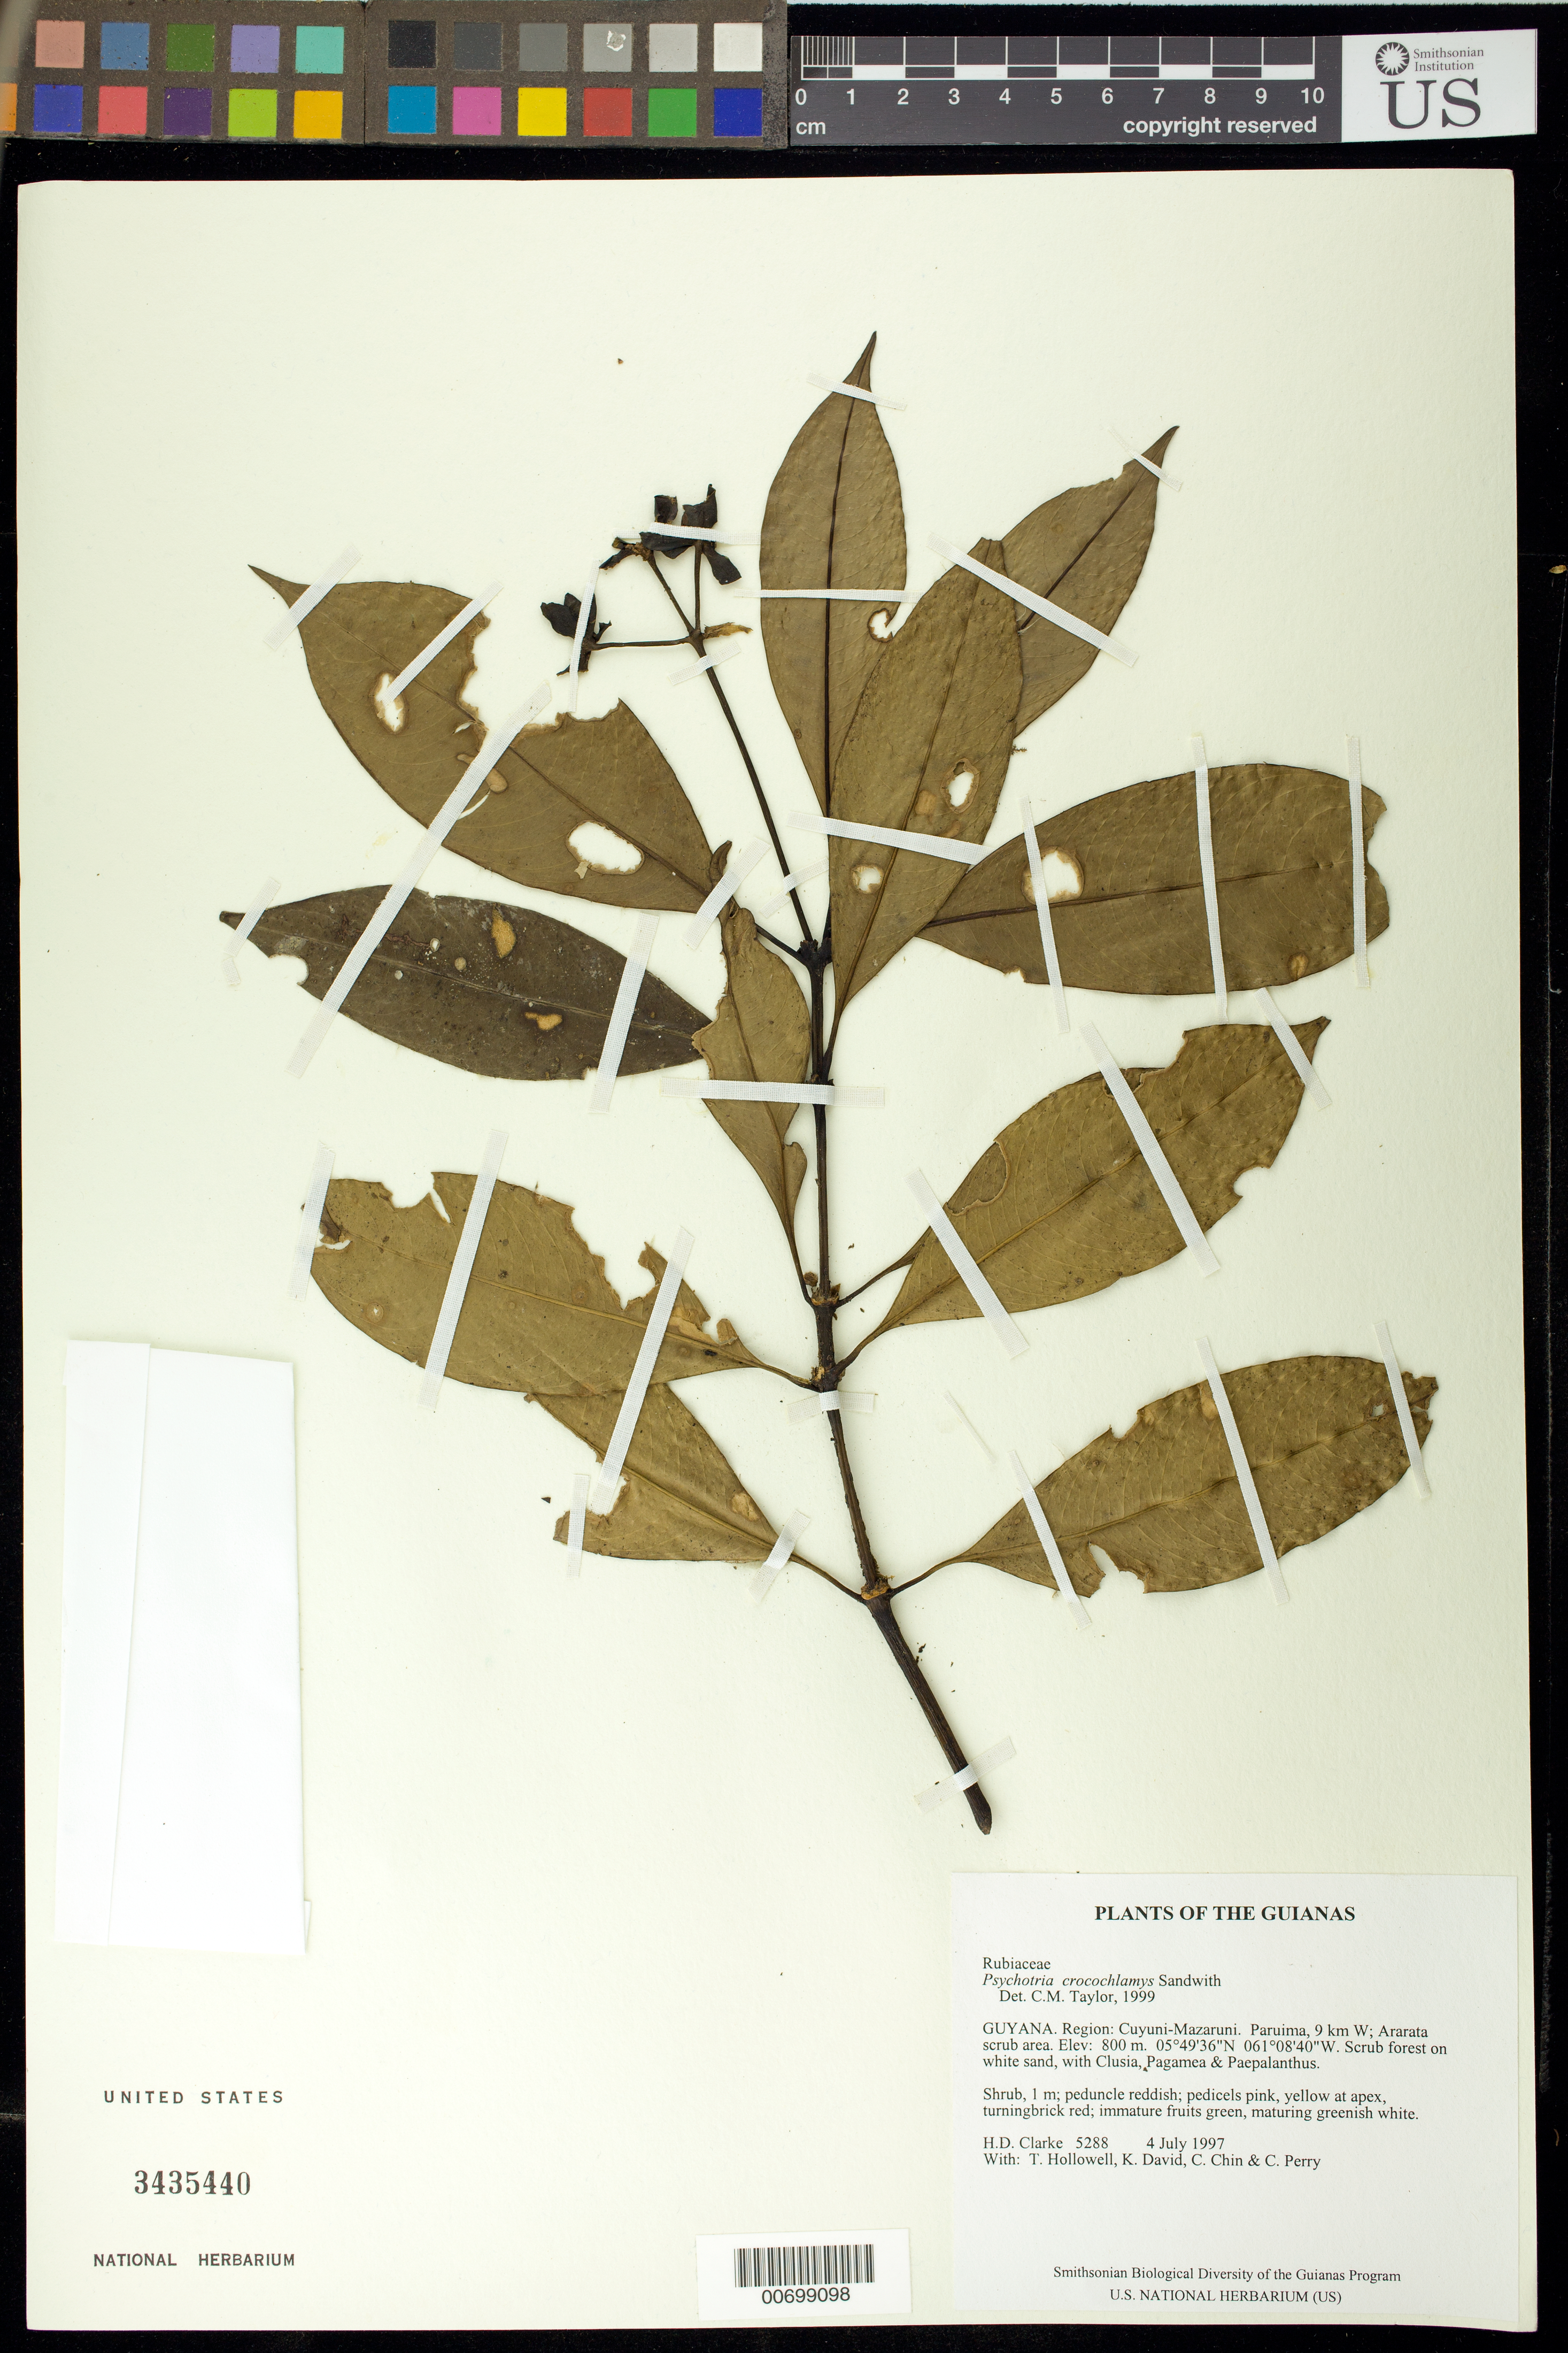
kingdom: Plantae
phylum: Tracheophyta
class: Magnoliopsida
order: Gentianales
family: Rubiaceae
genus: Palicourea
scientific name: Palicourea crocochlamys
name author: (Sandw.) Delprete & J.H. Kirkbr.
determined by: Kirkbride, J. H., Jr.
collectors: H. D. Clarke, T. Hollowell, K. David, C. Chin & C. Perry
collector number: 5288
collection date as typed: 4 July 1997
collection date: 1997-07-04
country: Guyana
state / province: Cuyuni-Mazaruni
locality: Paruima, 9 km W; Ararata scrub area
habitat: Scrub forest on white sand, with Clusia, Pagamea & Paepalanthus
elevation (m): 800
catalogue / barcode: US 3435440